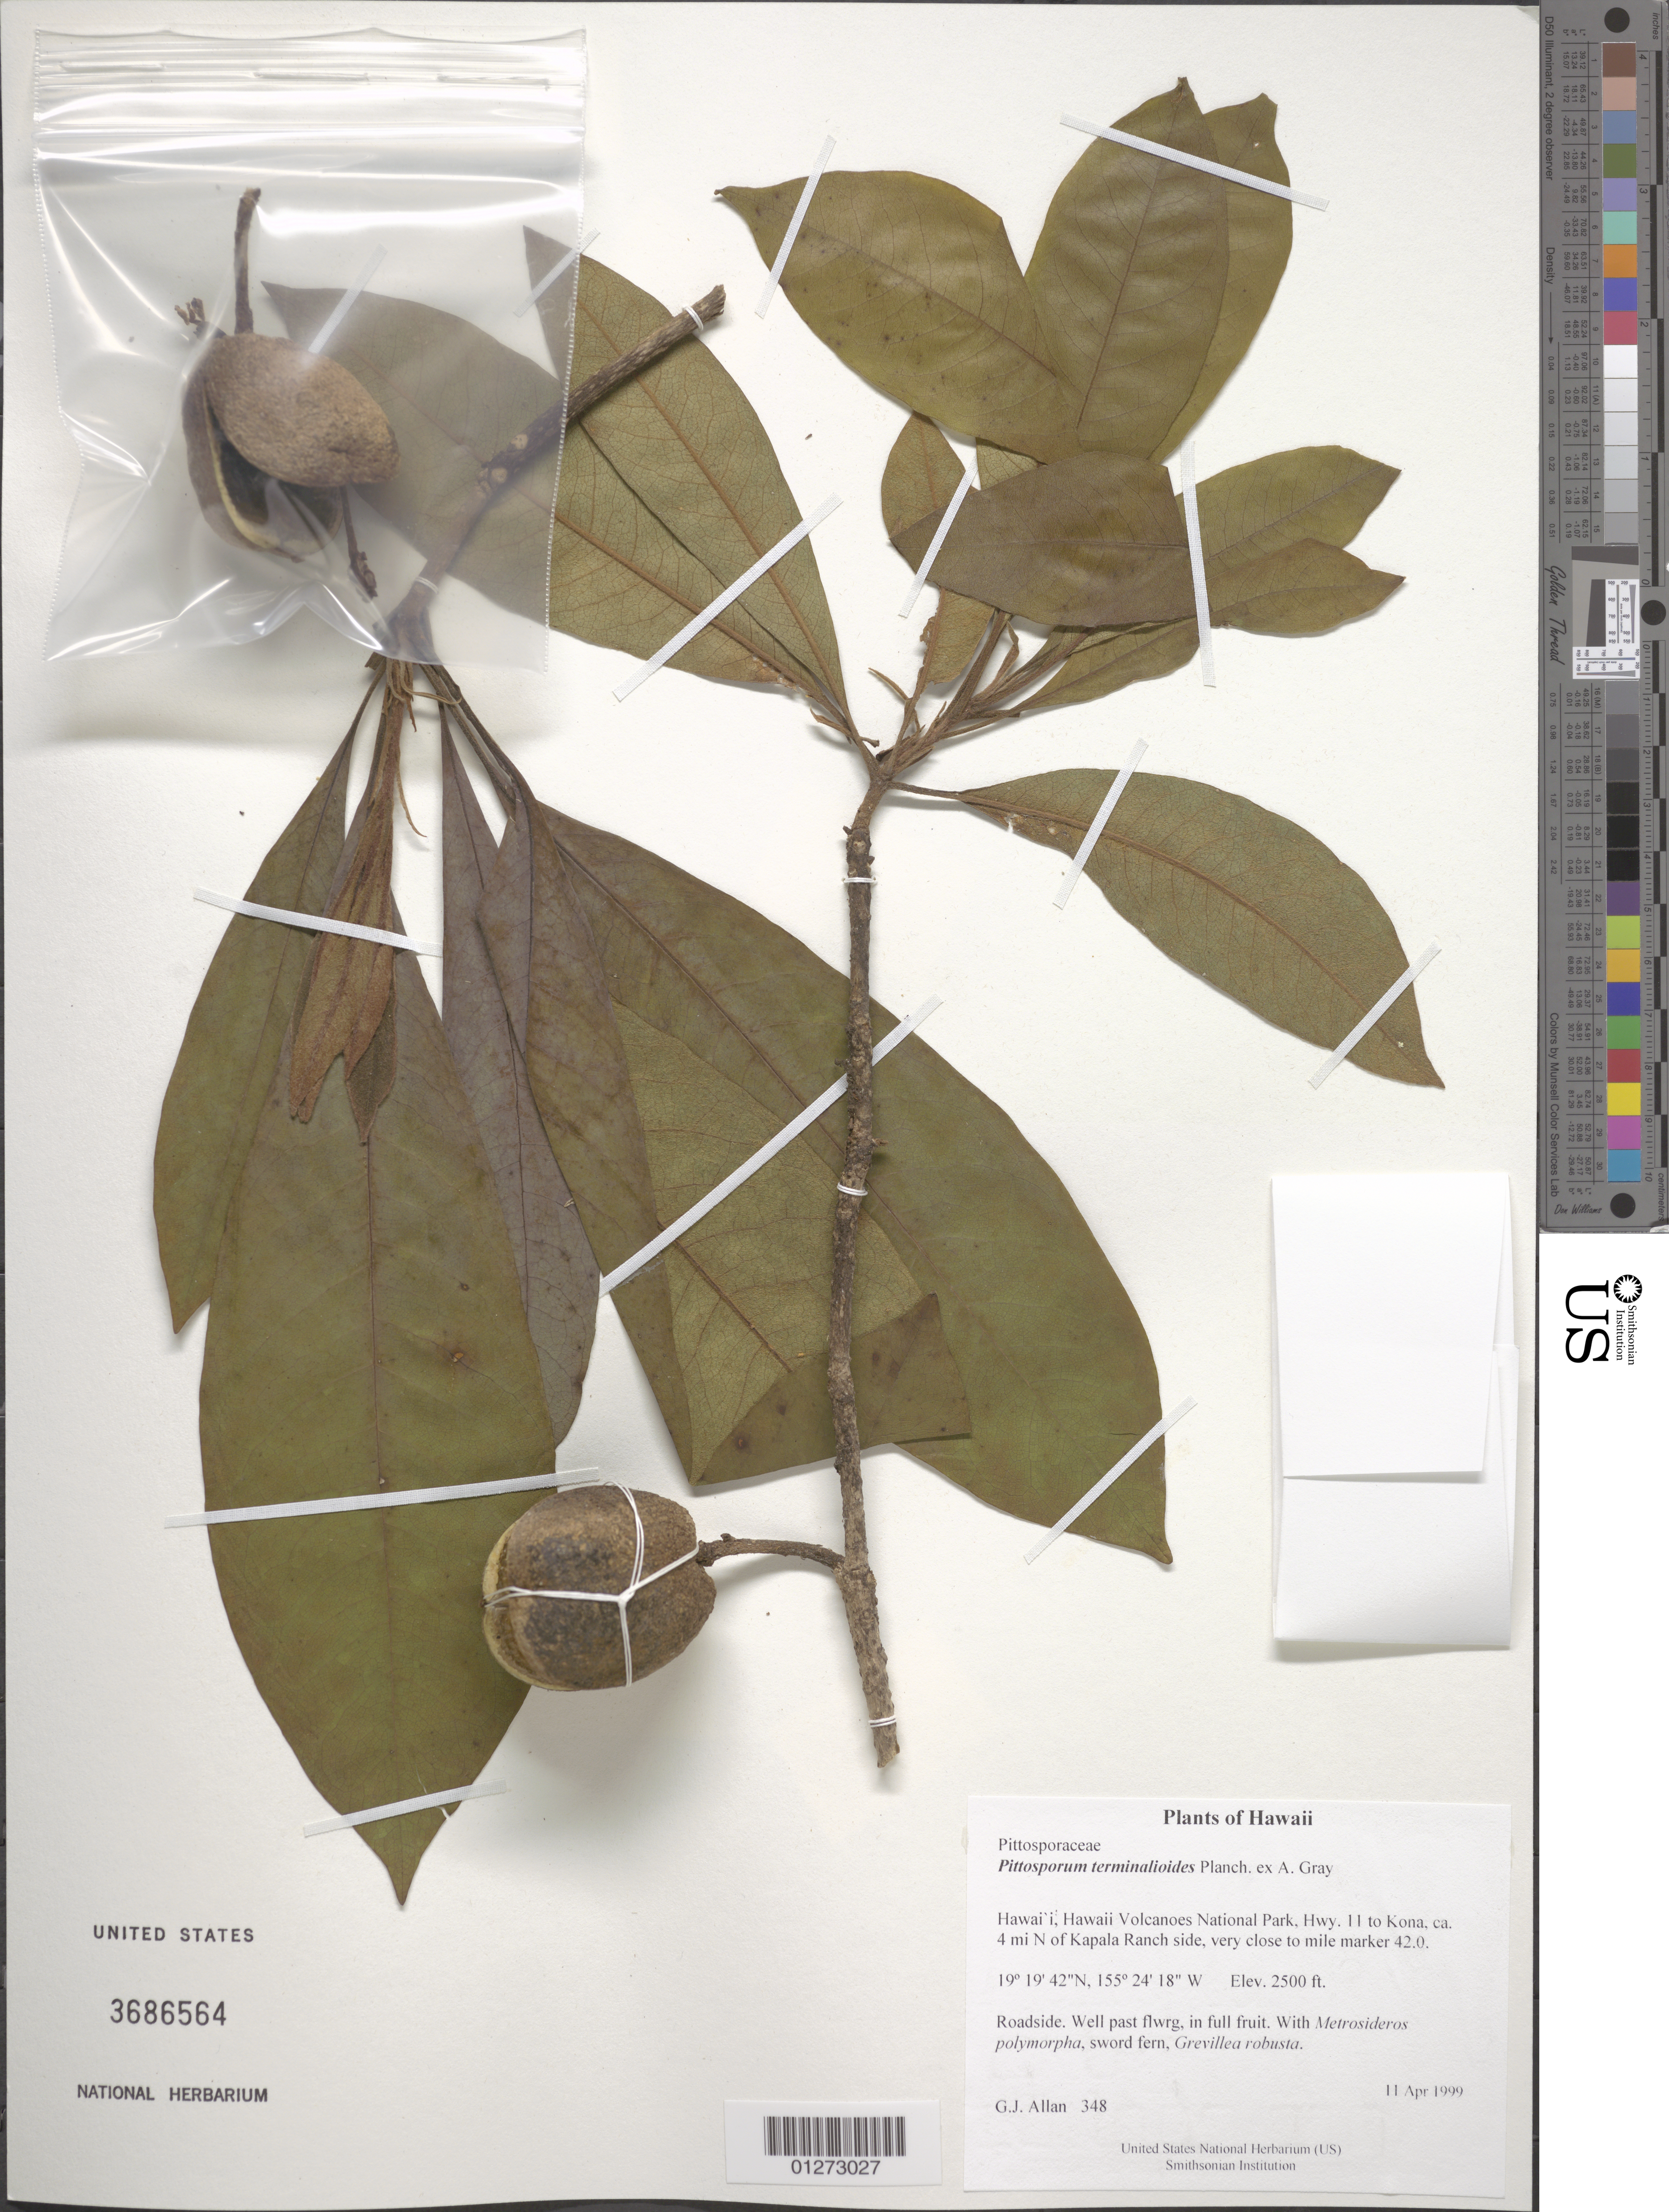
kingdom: Plantae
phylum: Tracheophyta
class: Magnoliopsida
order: Apiales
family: Pittosporaceae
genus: Pittosporum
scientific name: Pittosporum terminalioides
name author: Planch. ex A. Gray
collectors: G. Allan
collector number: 348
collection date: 1999-04-11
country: United States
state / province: Hawaii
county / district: Hawaii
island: Hawaii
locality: Hawaii Volcanoes National Park, Hwy. 11 to Kona, ca. 4 mi N of Kapala Ranch side, very close to mile marker 42.0.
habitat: Roadside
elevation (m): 762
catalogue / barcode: US 3686564